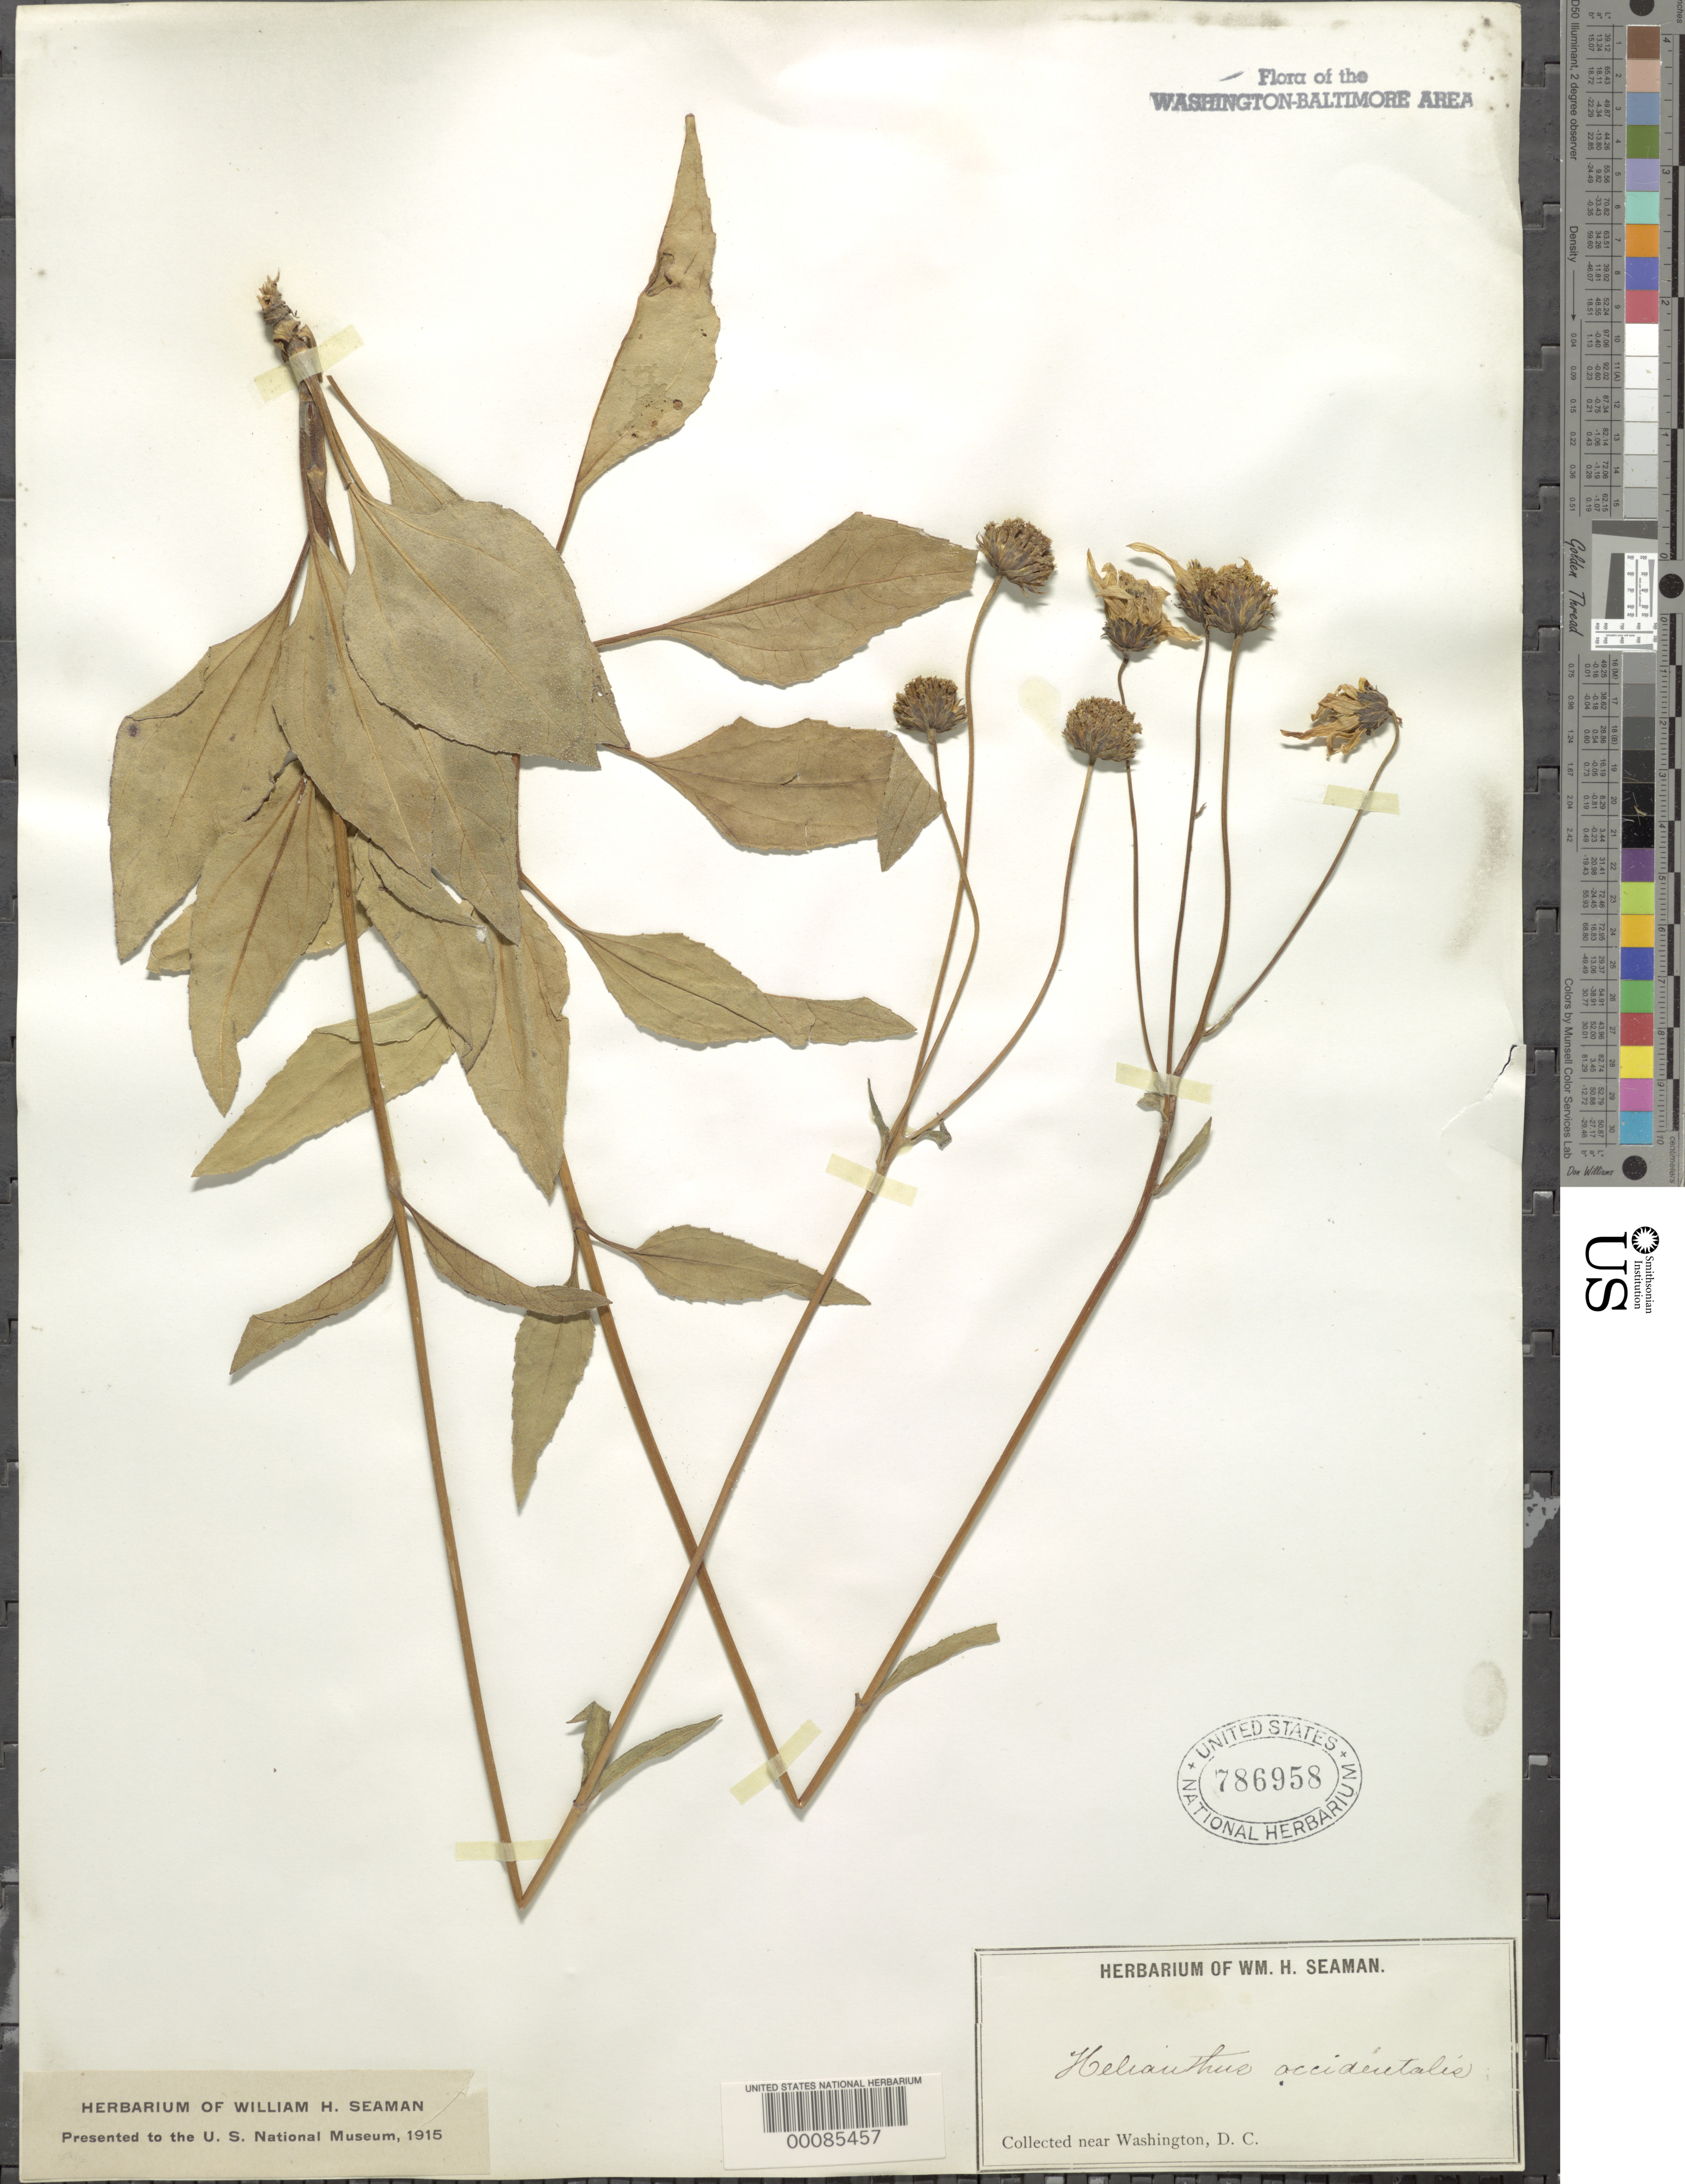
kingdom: Plantae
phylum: Tracheophyta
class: Magnoliopsida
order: Asterales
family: Asteraceae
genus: Helianthus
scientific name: Helianthus occidentalis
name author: Riddell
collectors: W. Seaman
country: United States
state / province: District of Columbia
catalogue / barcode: US 786958